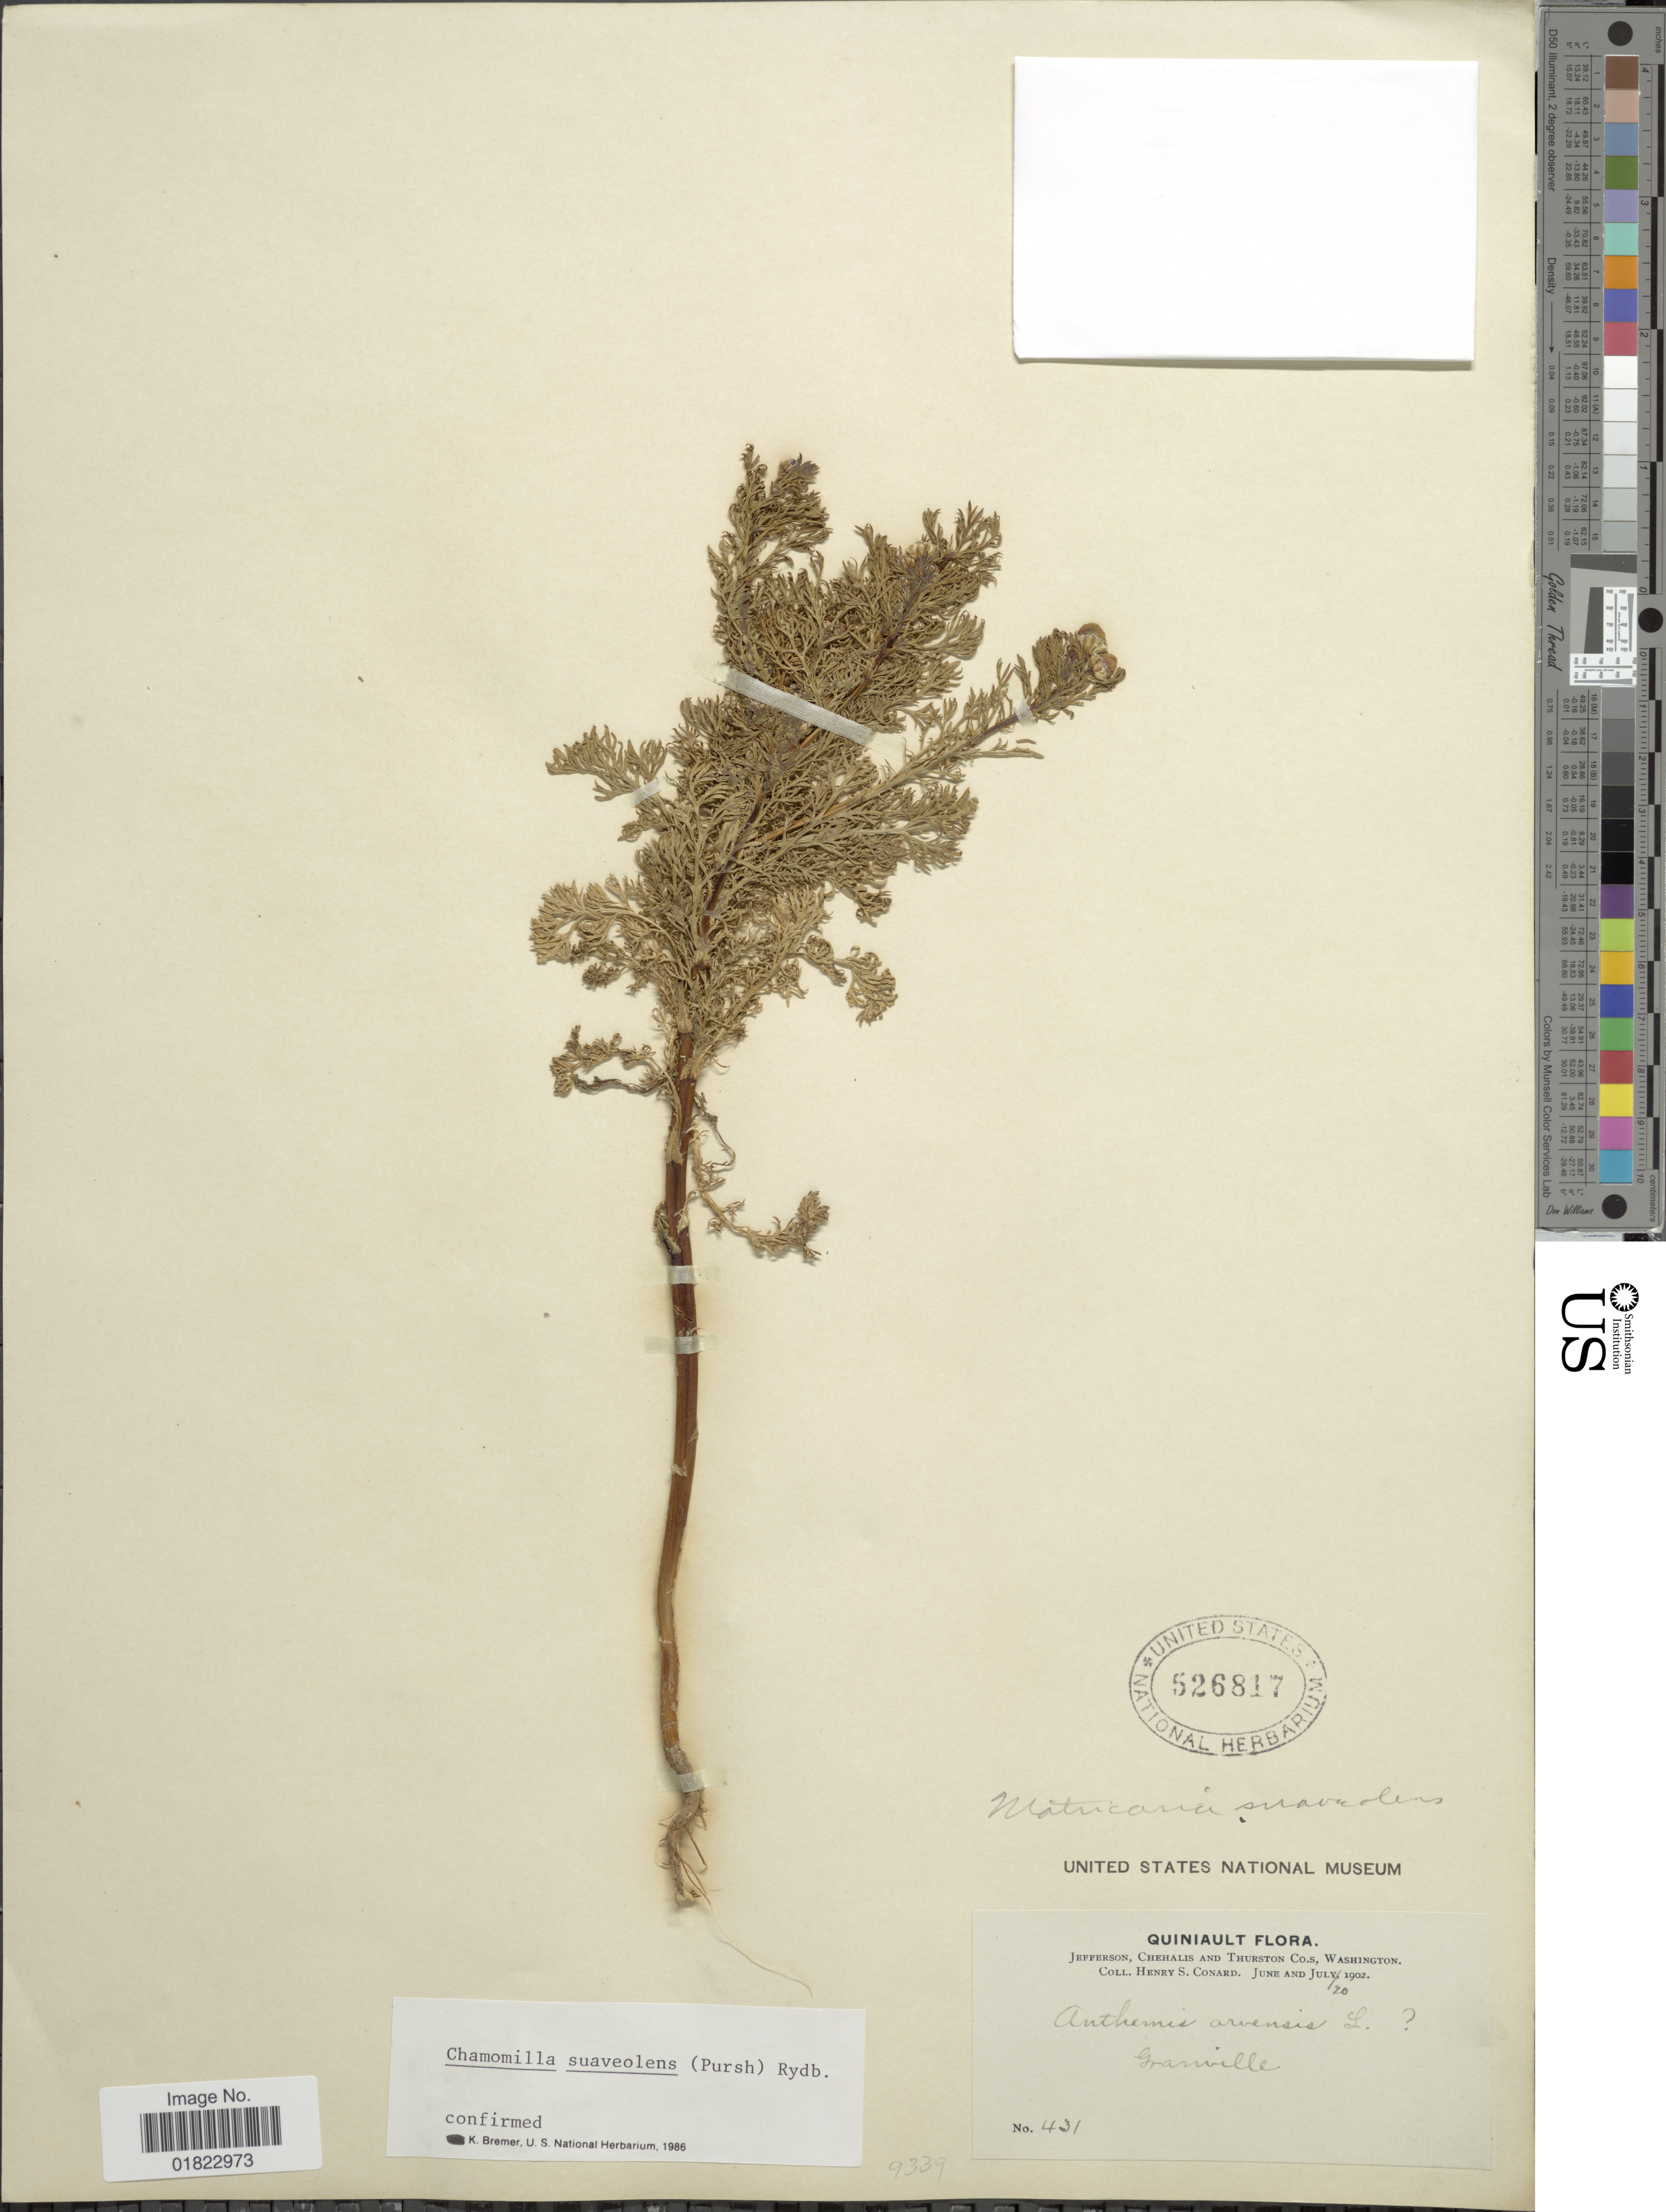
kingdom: Plantae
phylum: Tracheophyta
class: Magnoliopsida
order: Asterales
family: Asteraceae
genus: Matricaria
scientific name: Matricaria matricarioides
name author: (Less.) Porter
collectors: H. S. Conard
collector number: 431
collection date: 1902-07-10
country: United States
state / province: Washington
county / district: Thurston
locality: Jefferson, Chehalis and Thurston Co.s, Washington. Granville. Quiniault.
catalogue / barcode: US 526817